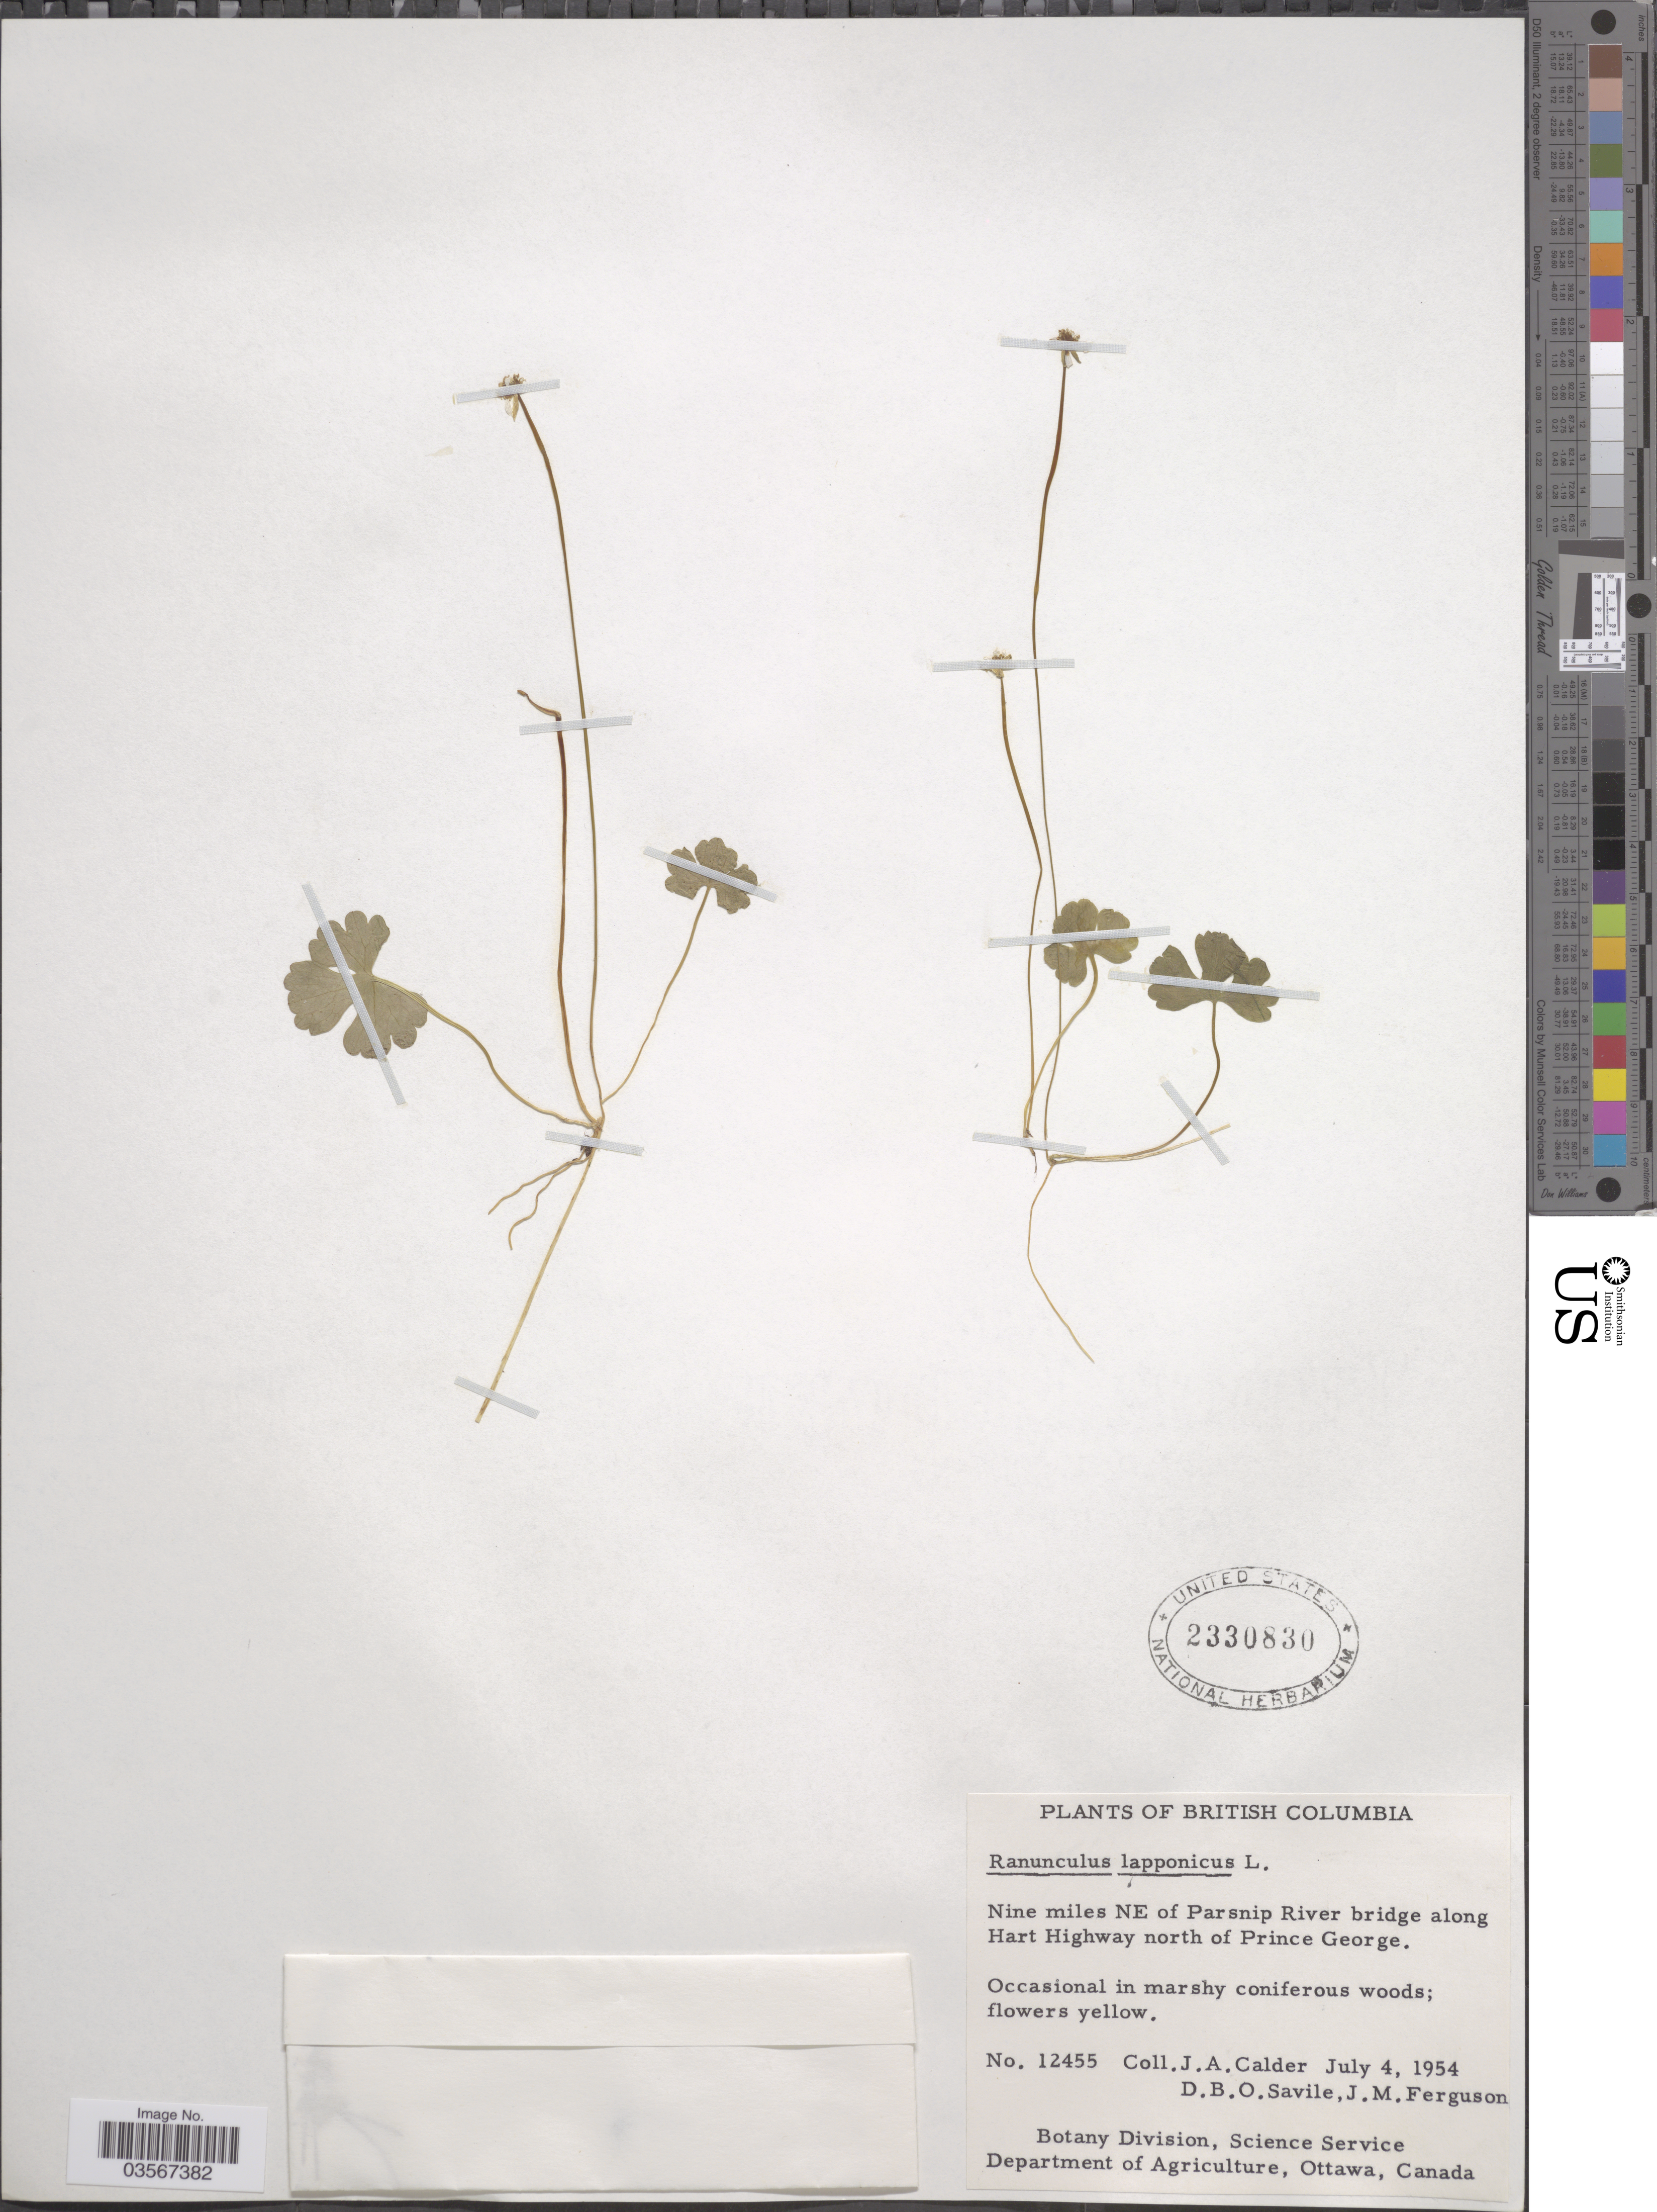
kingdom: Plantae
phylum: Tracheophyta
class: Magnoliopsida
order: Ranunculales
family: Ranunculaceae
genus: Ranunculus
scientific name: Ranunculus lapponicus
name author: L.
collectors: J. A. Calder, D. Savile & J. M. Ferguson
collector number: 12455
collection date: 1954-07-04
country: Canada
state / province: British Columbia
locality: Nine miles NE of Parsnip River bridge along Hart Highway north of Prince George.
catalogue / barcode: US 2330830